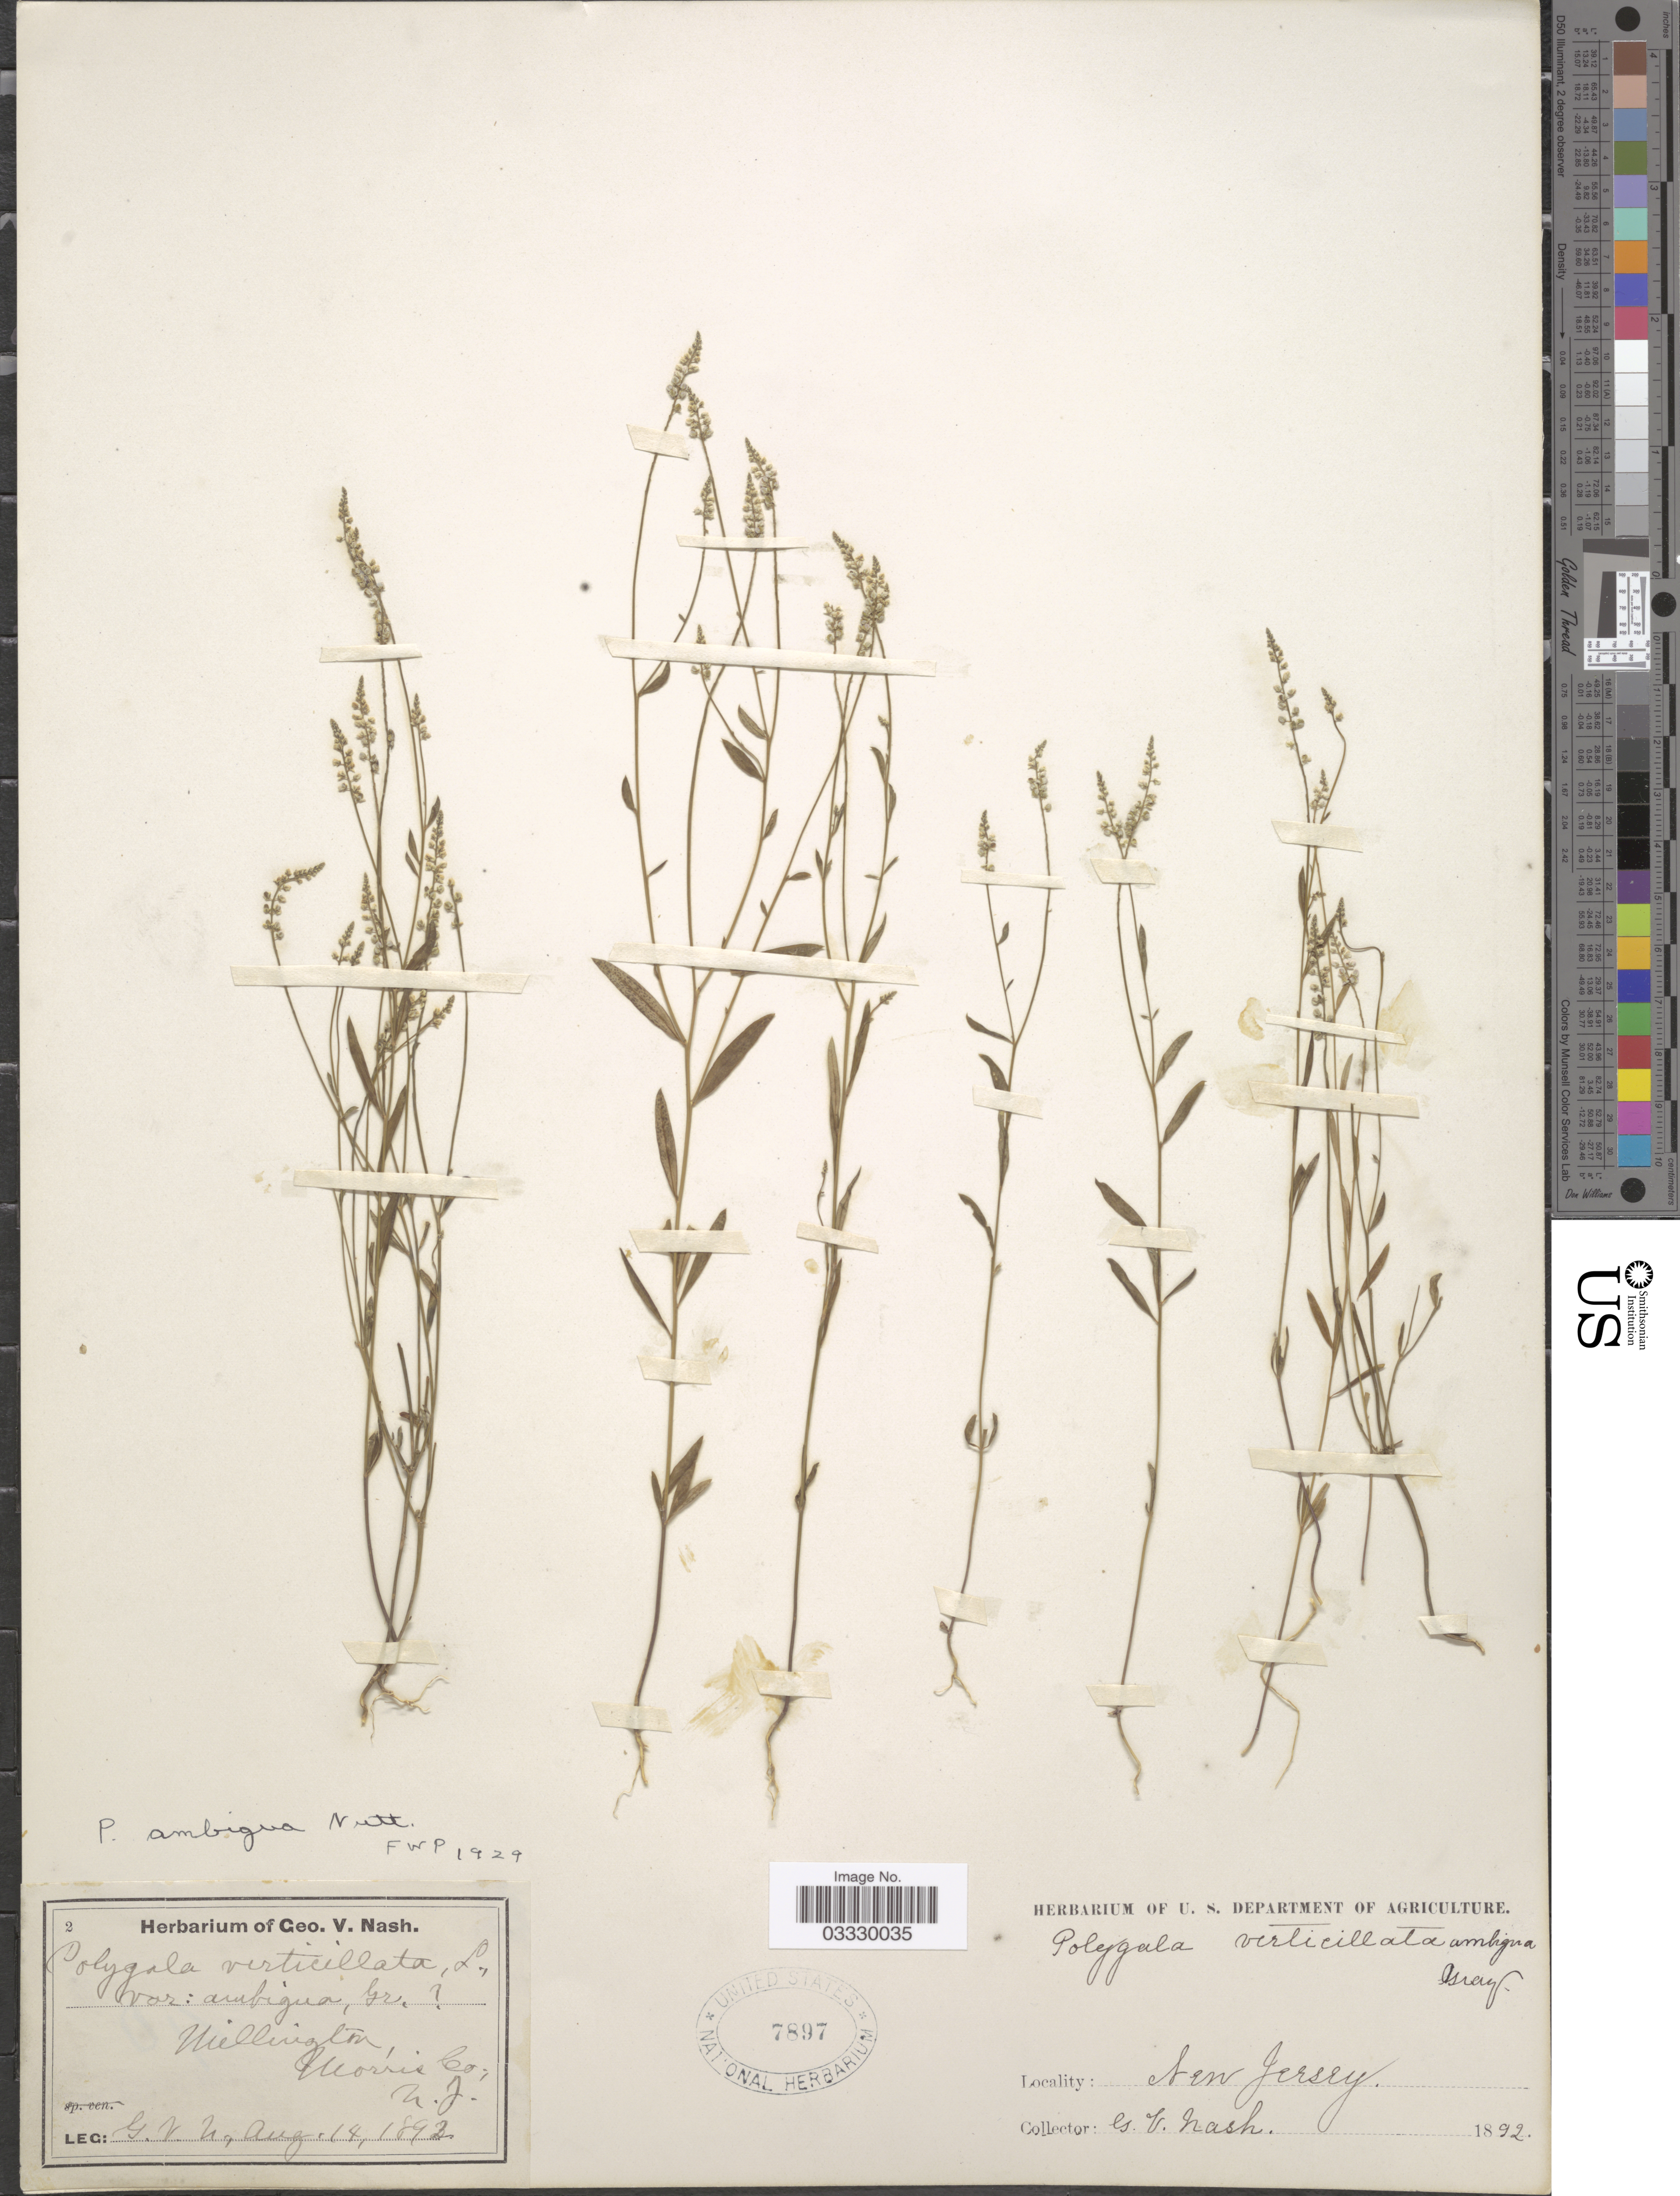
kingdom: Plantae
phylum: Tracheophyta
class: Magnoliopsida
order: Fabales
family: Polygalaceae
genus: Polygala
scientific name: Polygala ambigua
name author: Nutt.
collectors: G. V. Nash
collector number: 2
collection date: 1892-08-14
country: United States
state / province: New Jersey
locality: Millington, Morris Co.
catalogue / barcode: US 7897